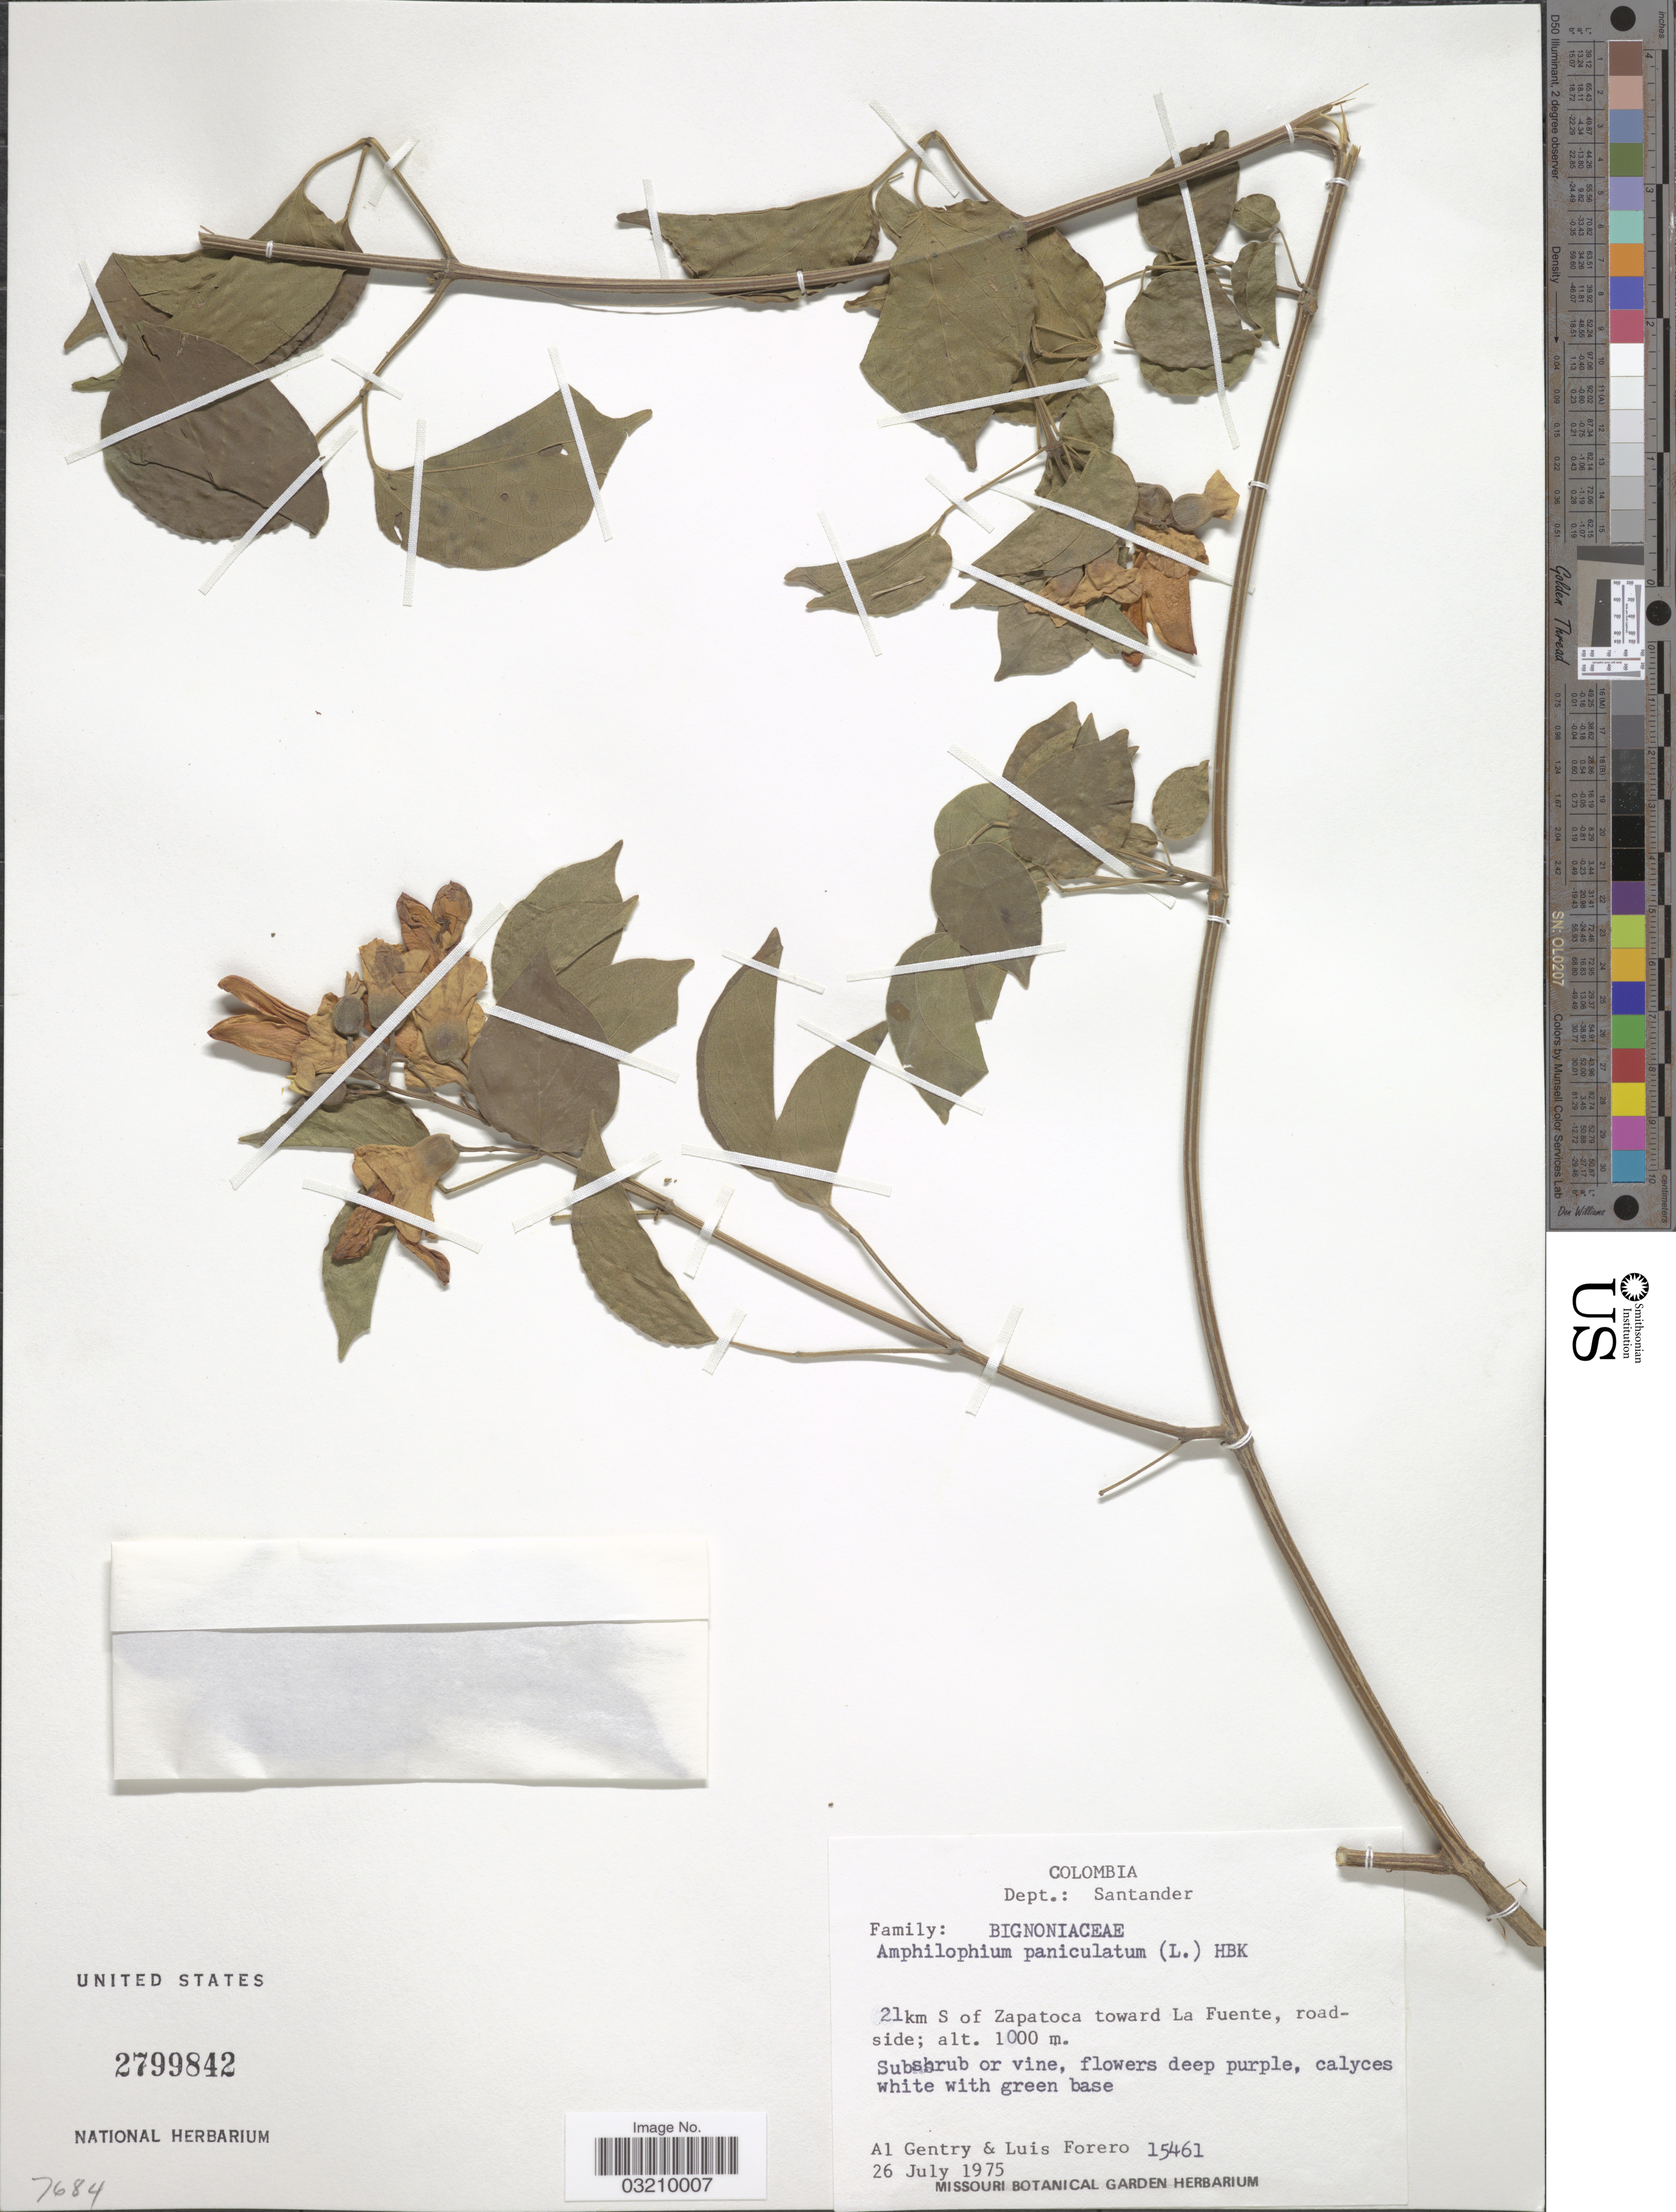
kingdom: Plantae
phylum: Tracheophyta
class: Magnoliopsida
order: Lamiales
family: Bignoniaceae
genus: Amphilophium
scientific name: Amphilophium paniculatum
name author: (L.) Kunth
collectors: A. H. Gentry & L. Ferero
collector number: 15461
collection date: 1975-07-26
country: Colombia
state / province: Santander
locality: Dept.: Santander. 21km S of Zapatoca toward La Fuente, roadside.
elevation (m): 1000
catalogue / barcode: US 2799842